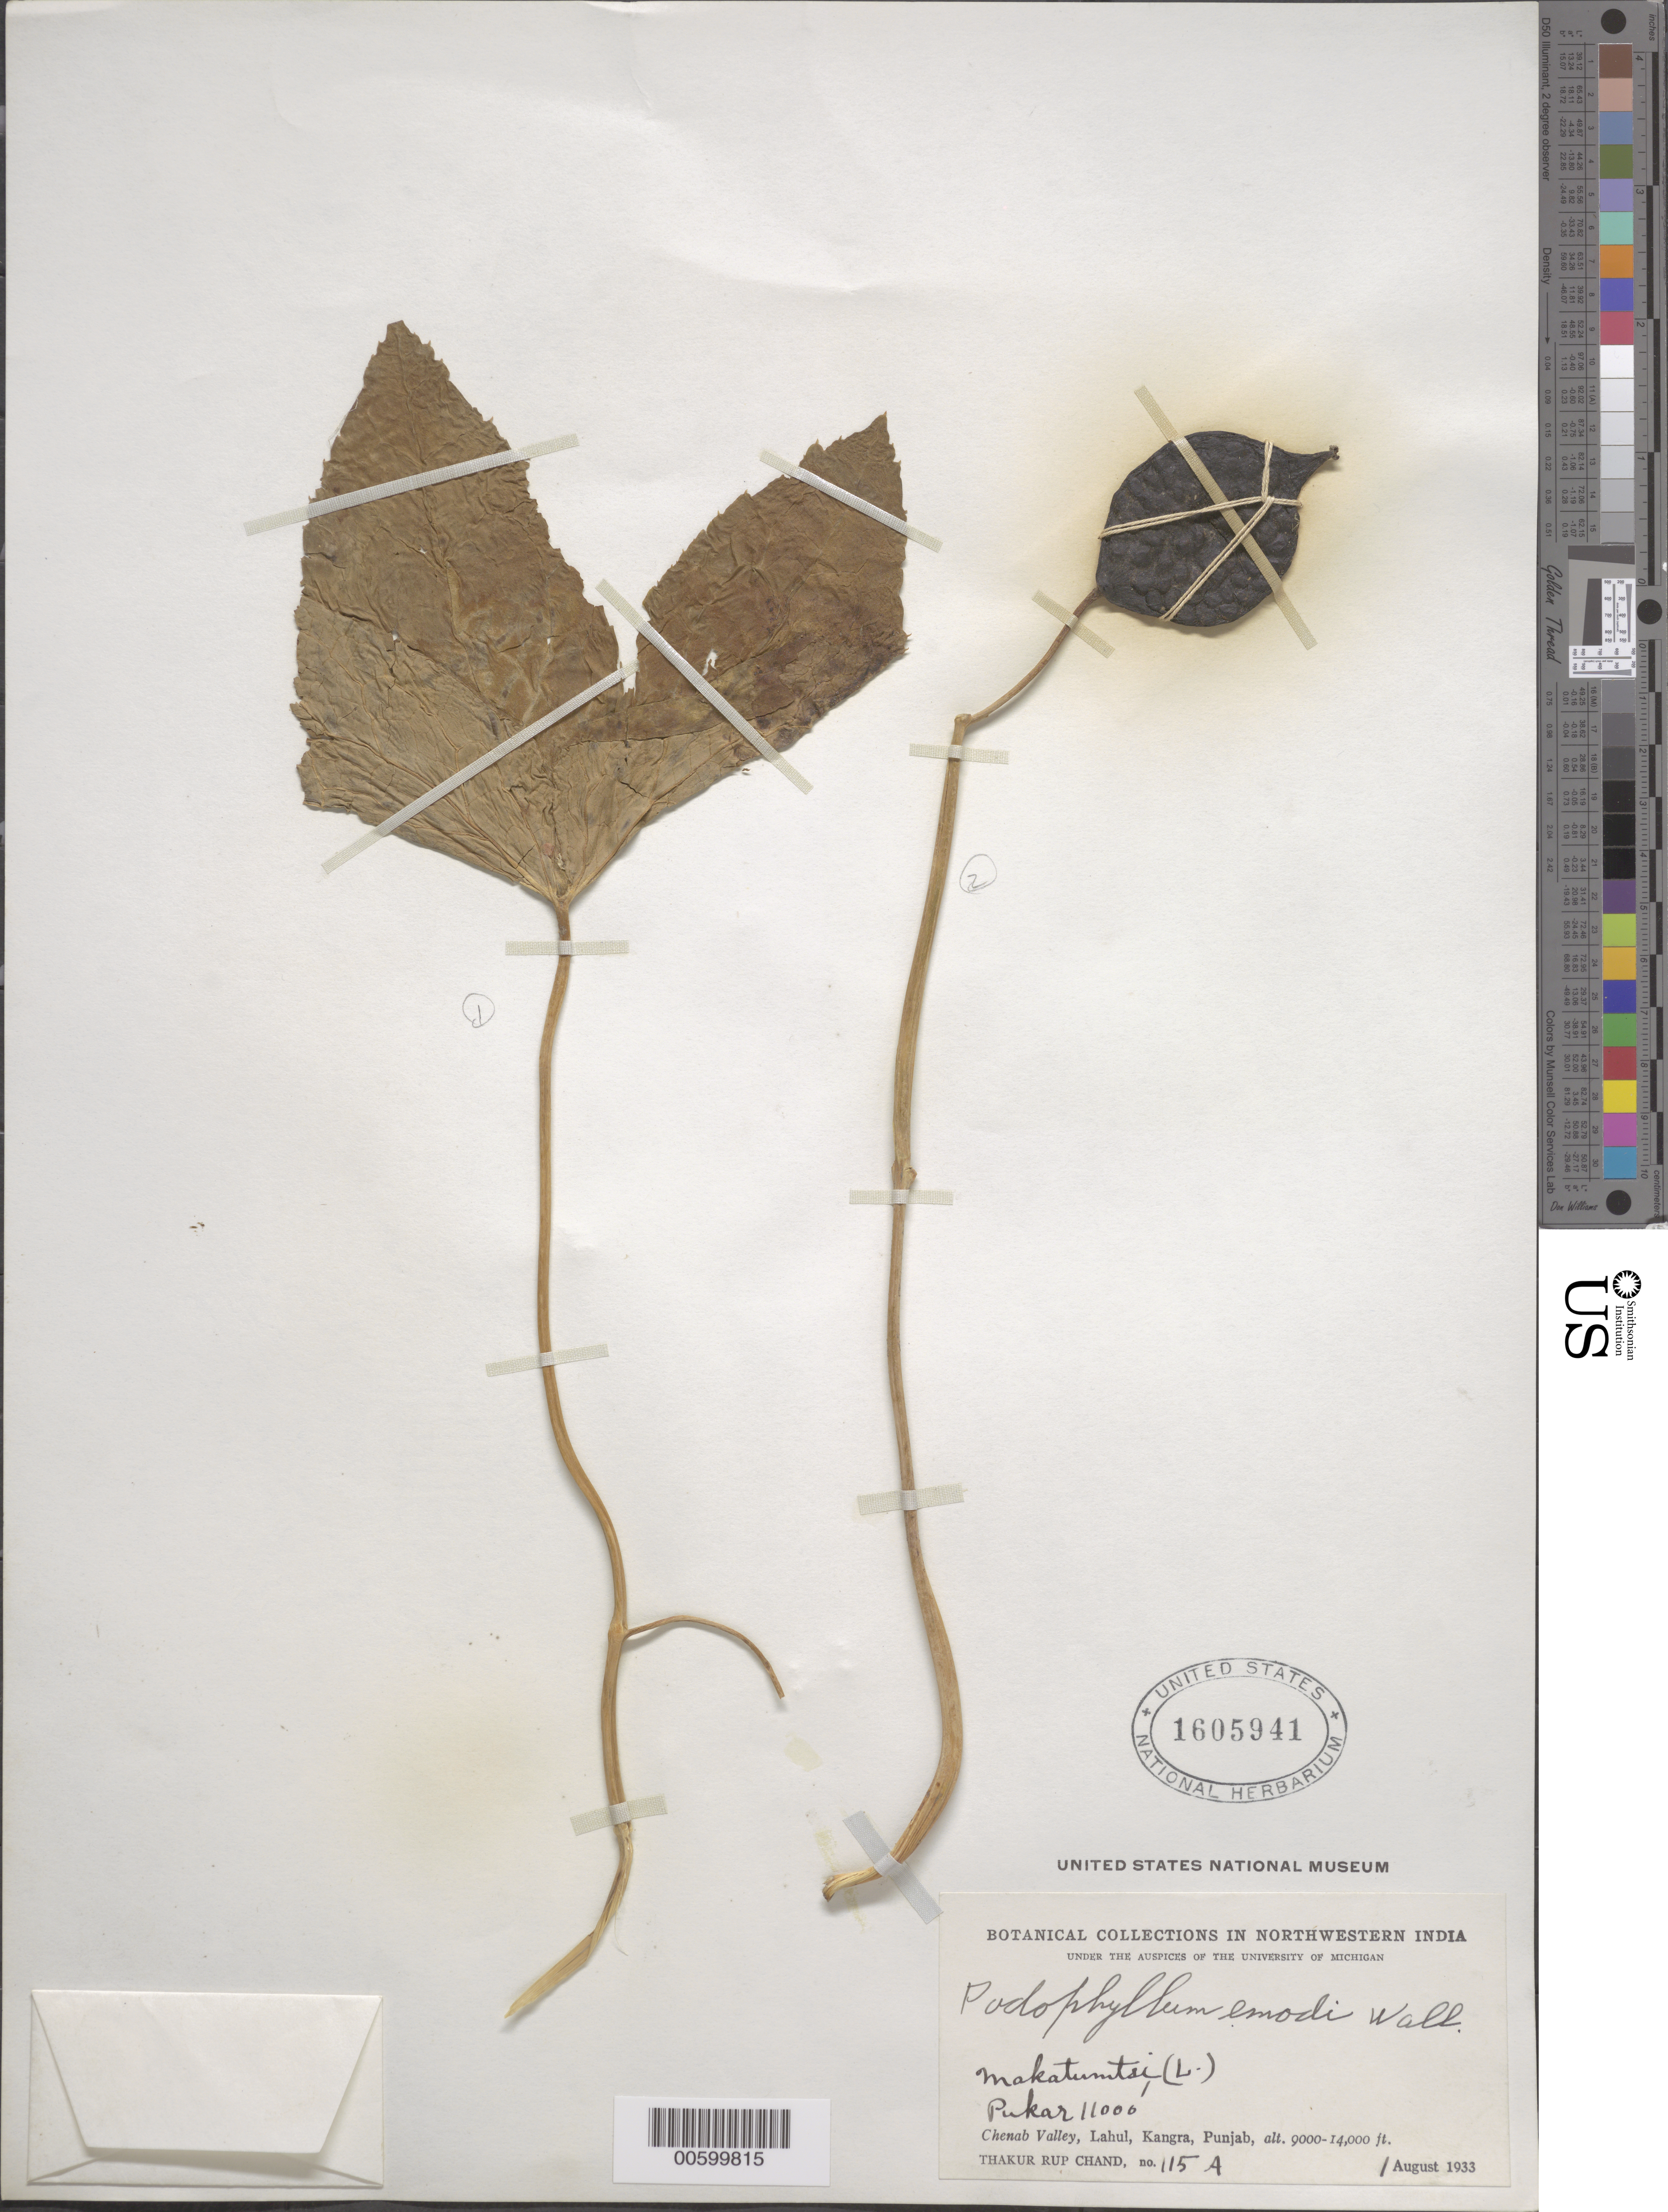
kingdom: Plantae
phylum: Tracheophyta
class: Magnoliopsida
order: Ranunculales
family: Berberidaceae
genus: Sinopodophyllum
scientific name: Sinopodophyllum hexandrum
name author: (Royle) T.S.Ying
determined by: Strong, Mark T., (BOT), Smithsonian Institution - National Museum of Natural History (UNITED STATES)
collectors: T. R. Chand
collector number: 115a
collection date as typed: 01 Aug 1933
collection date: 1933-08-01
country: India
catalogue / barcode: US 1605941